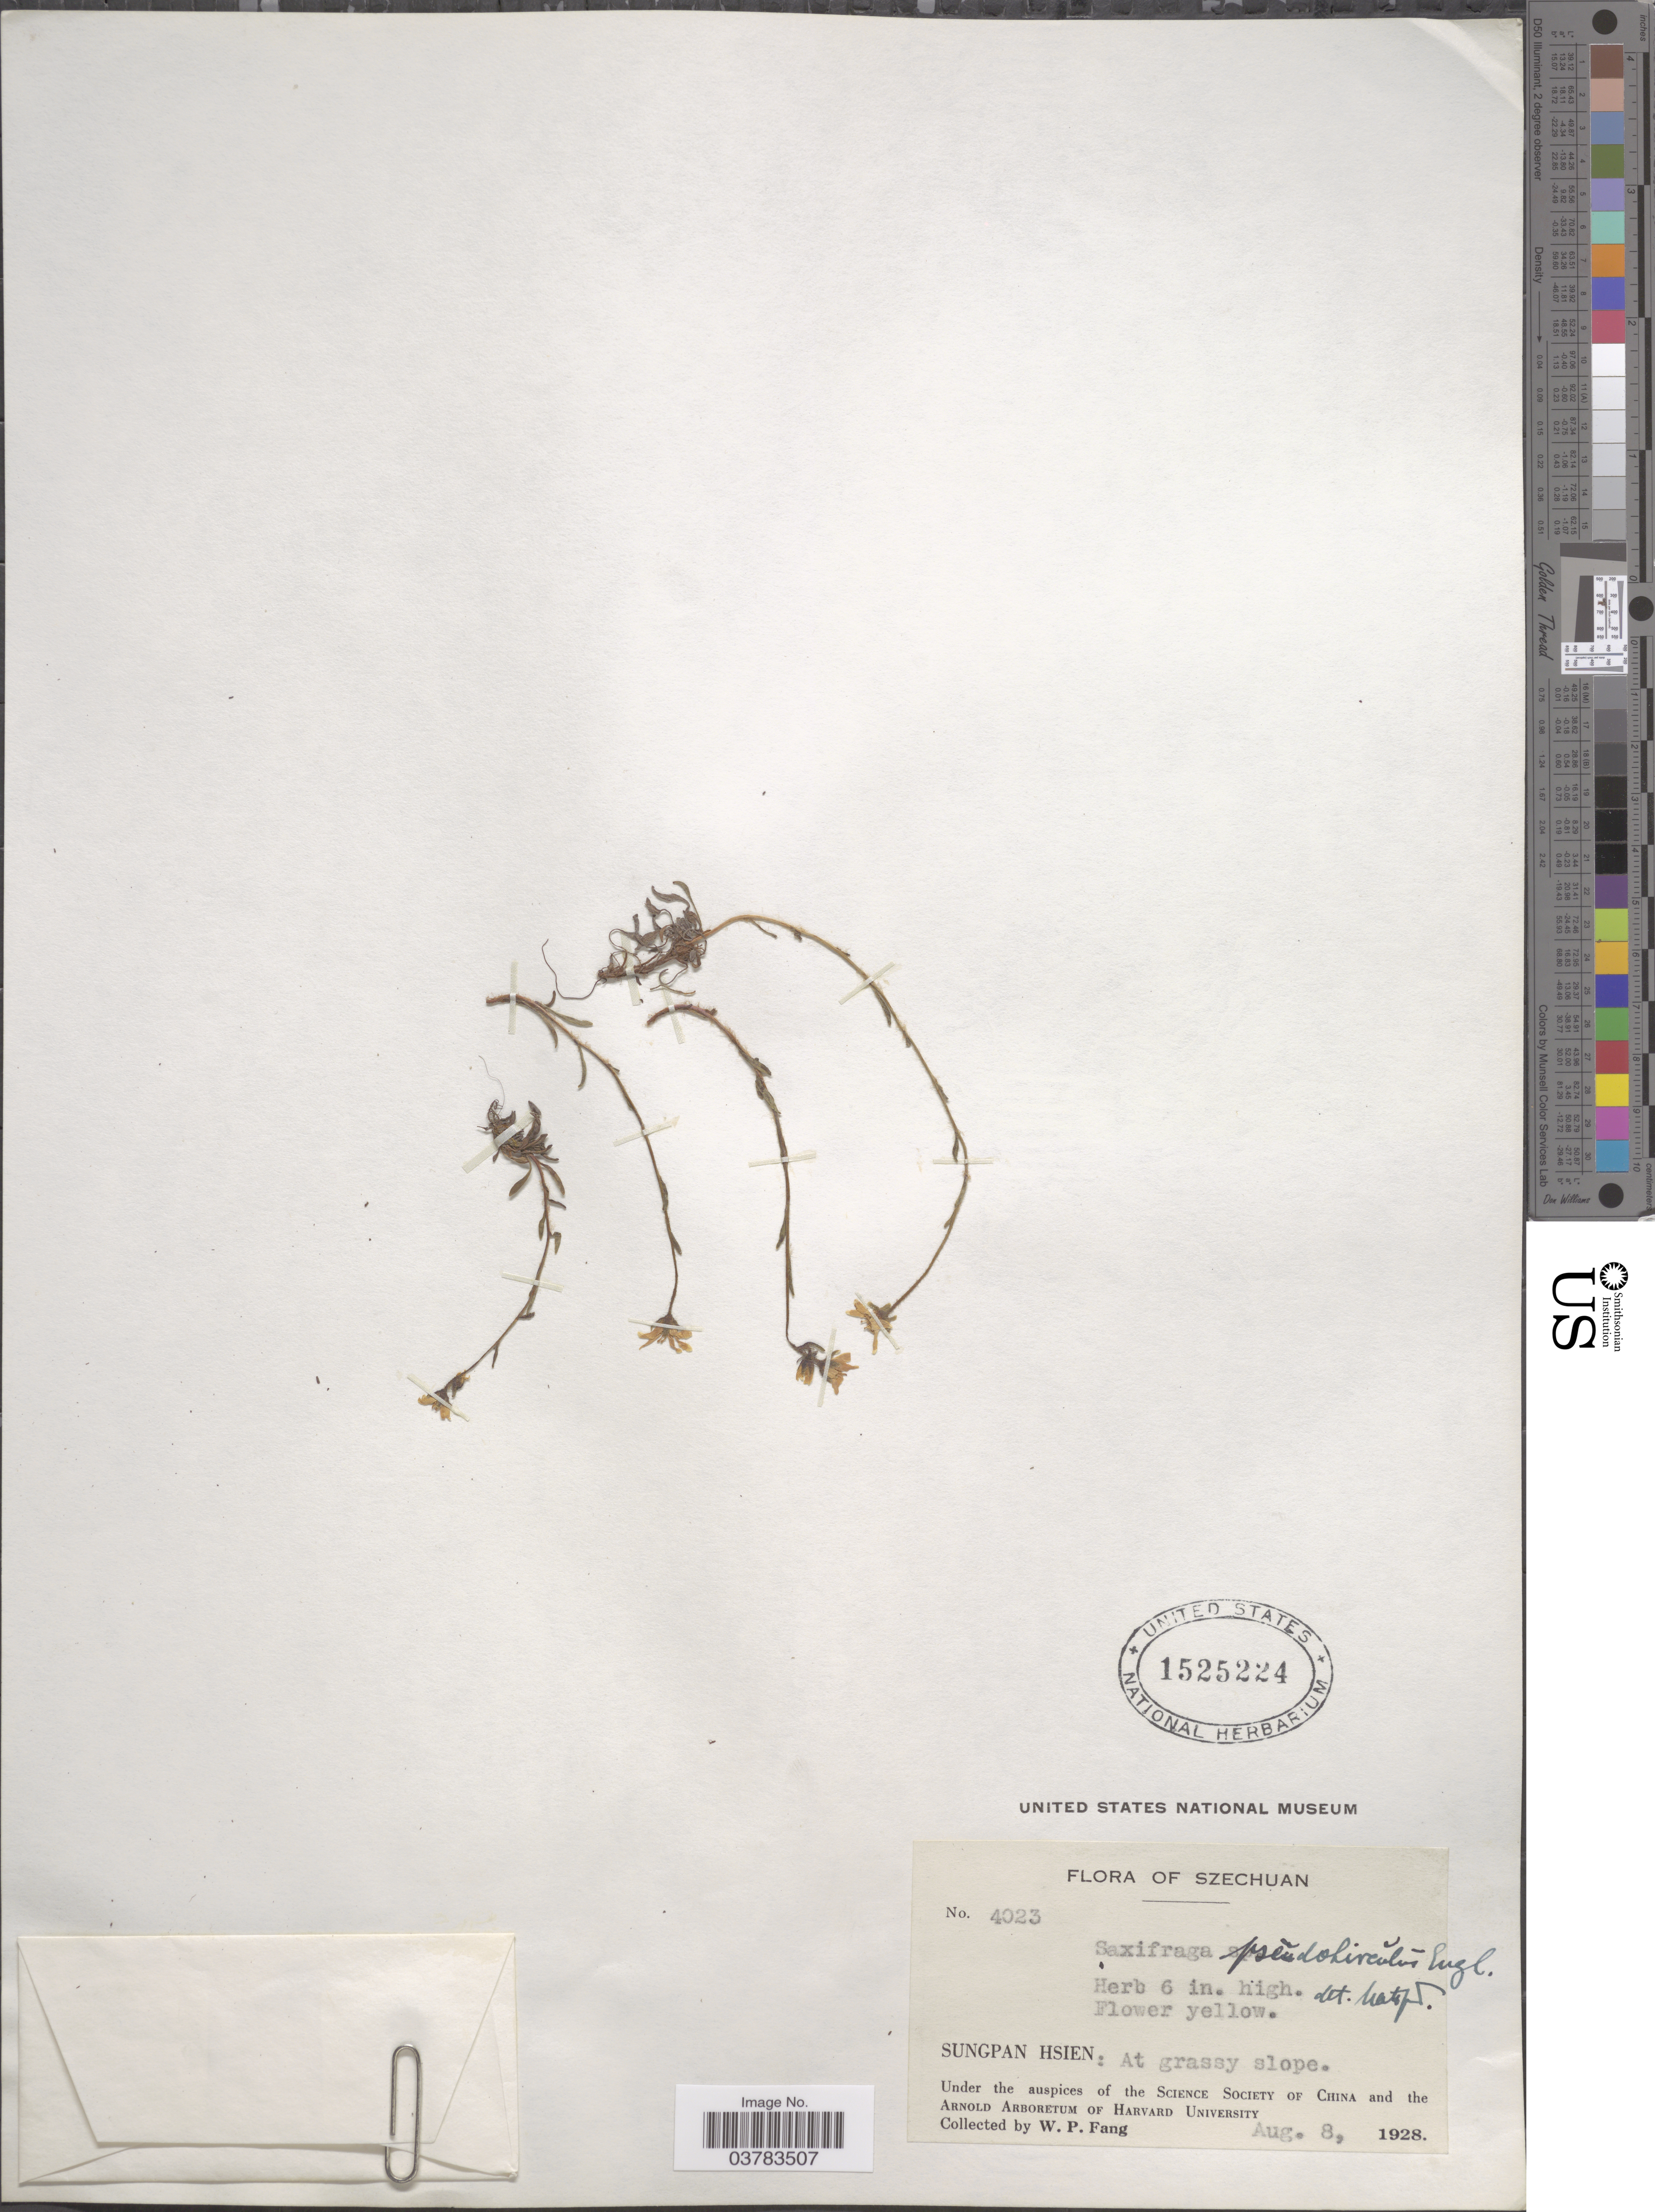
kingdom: Plantae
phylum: Tracheophyta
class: Magnoliopsida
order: Saxifragales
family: Saxifragaceae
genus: Saxifraga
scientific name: Saxifraga pseudohirculus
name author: Engl.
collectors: W. P. Fang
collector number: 4023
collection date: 1928-08-08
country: China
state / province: Sichuan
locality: Szechuan. Sungpan Hsien: At grassy slope.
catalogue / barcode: US 1525224